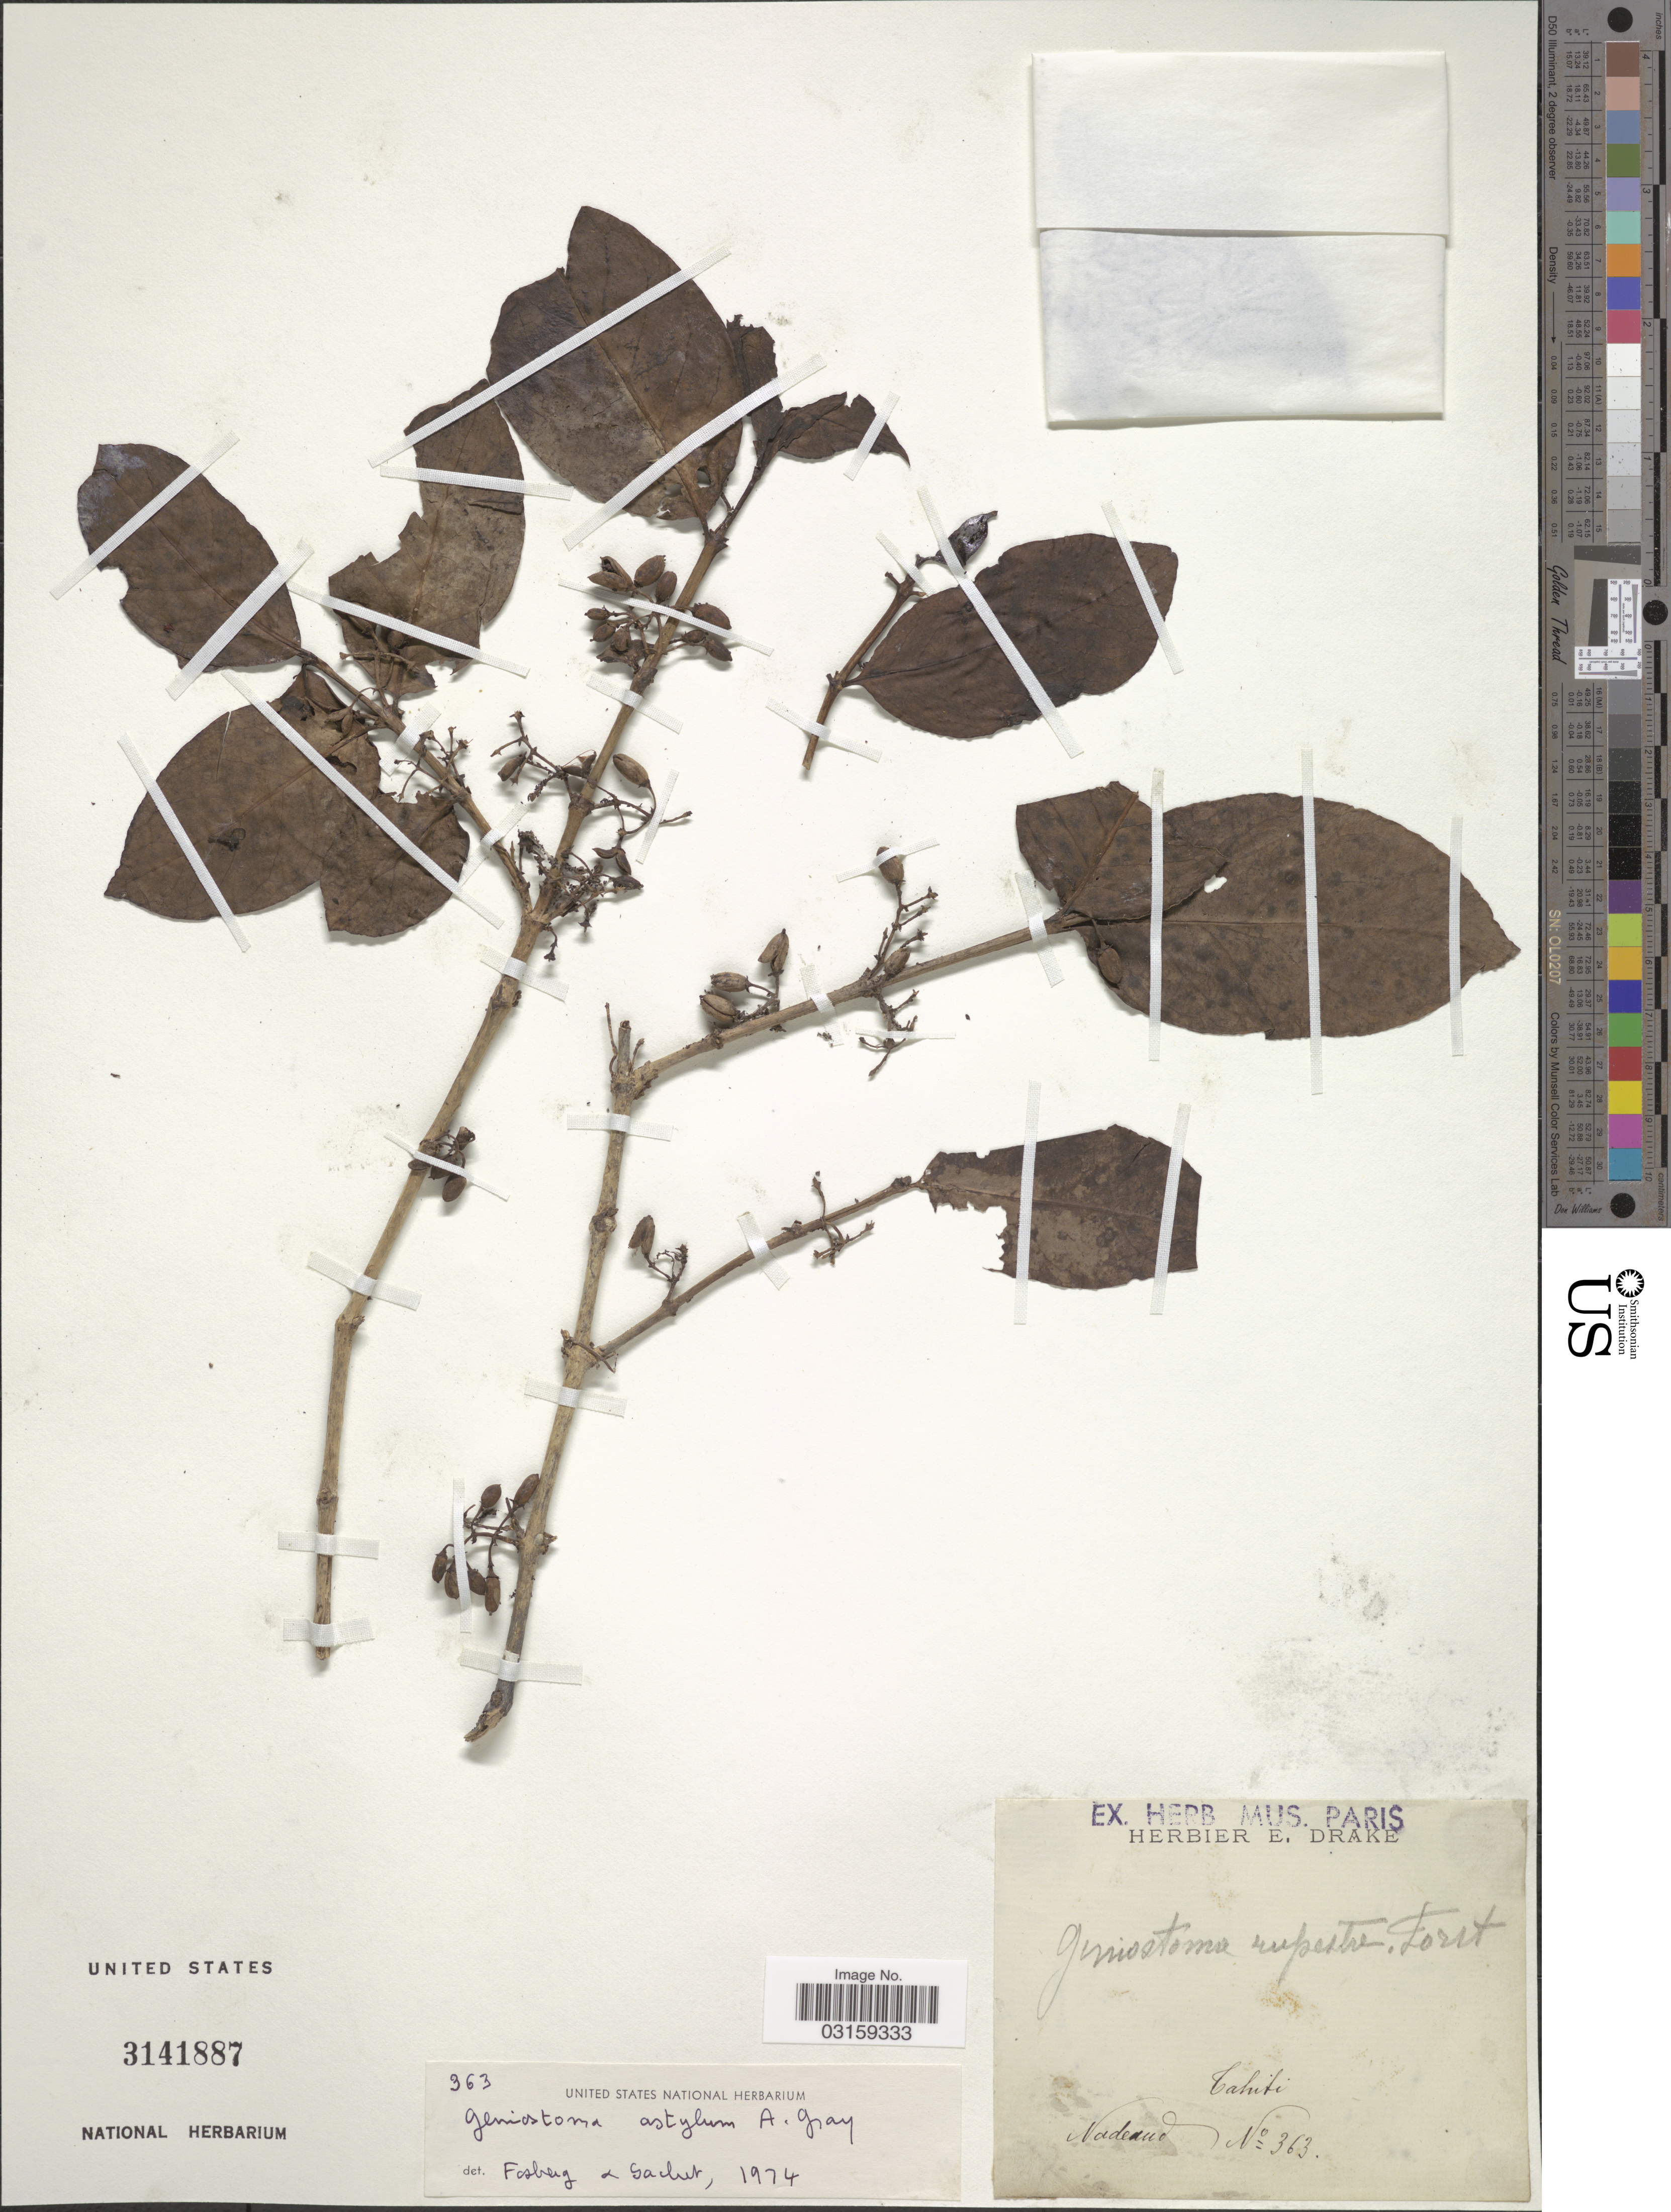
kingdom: Plantae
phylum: Tracheophyta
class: Magnoliopsida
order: Gentianales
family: Loganiaceae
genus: Geniostoma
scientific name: Geniostoma astylum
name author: A. Gray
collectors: Nadeaud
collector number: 363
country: French Polynesia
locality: Tahiti.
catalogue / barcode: US 3141887